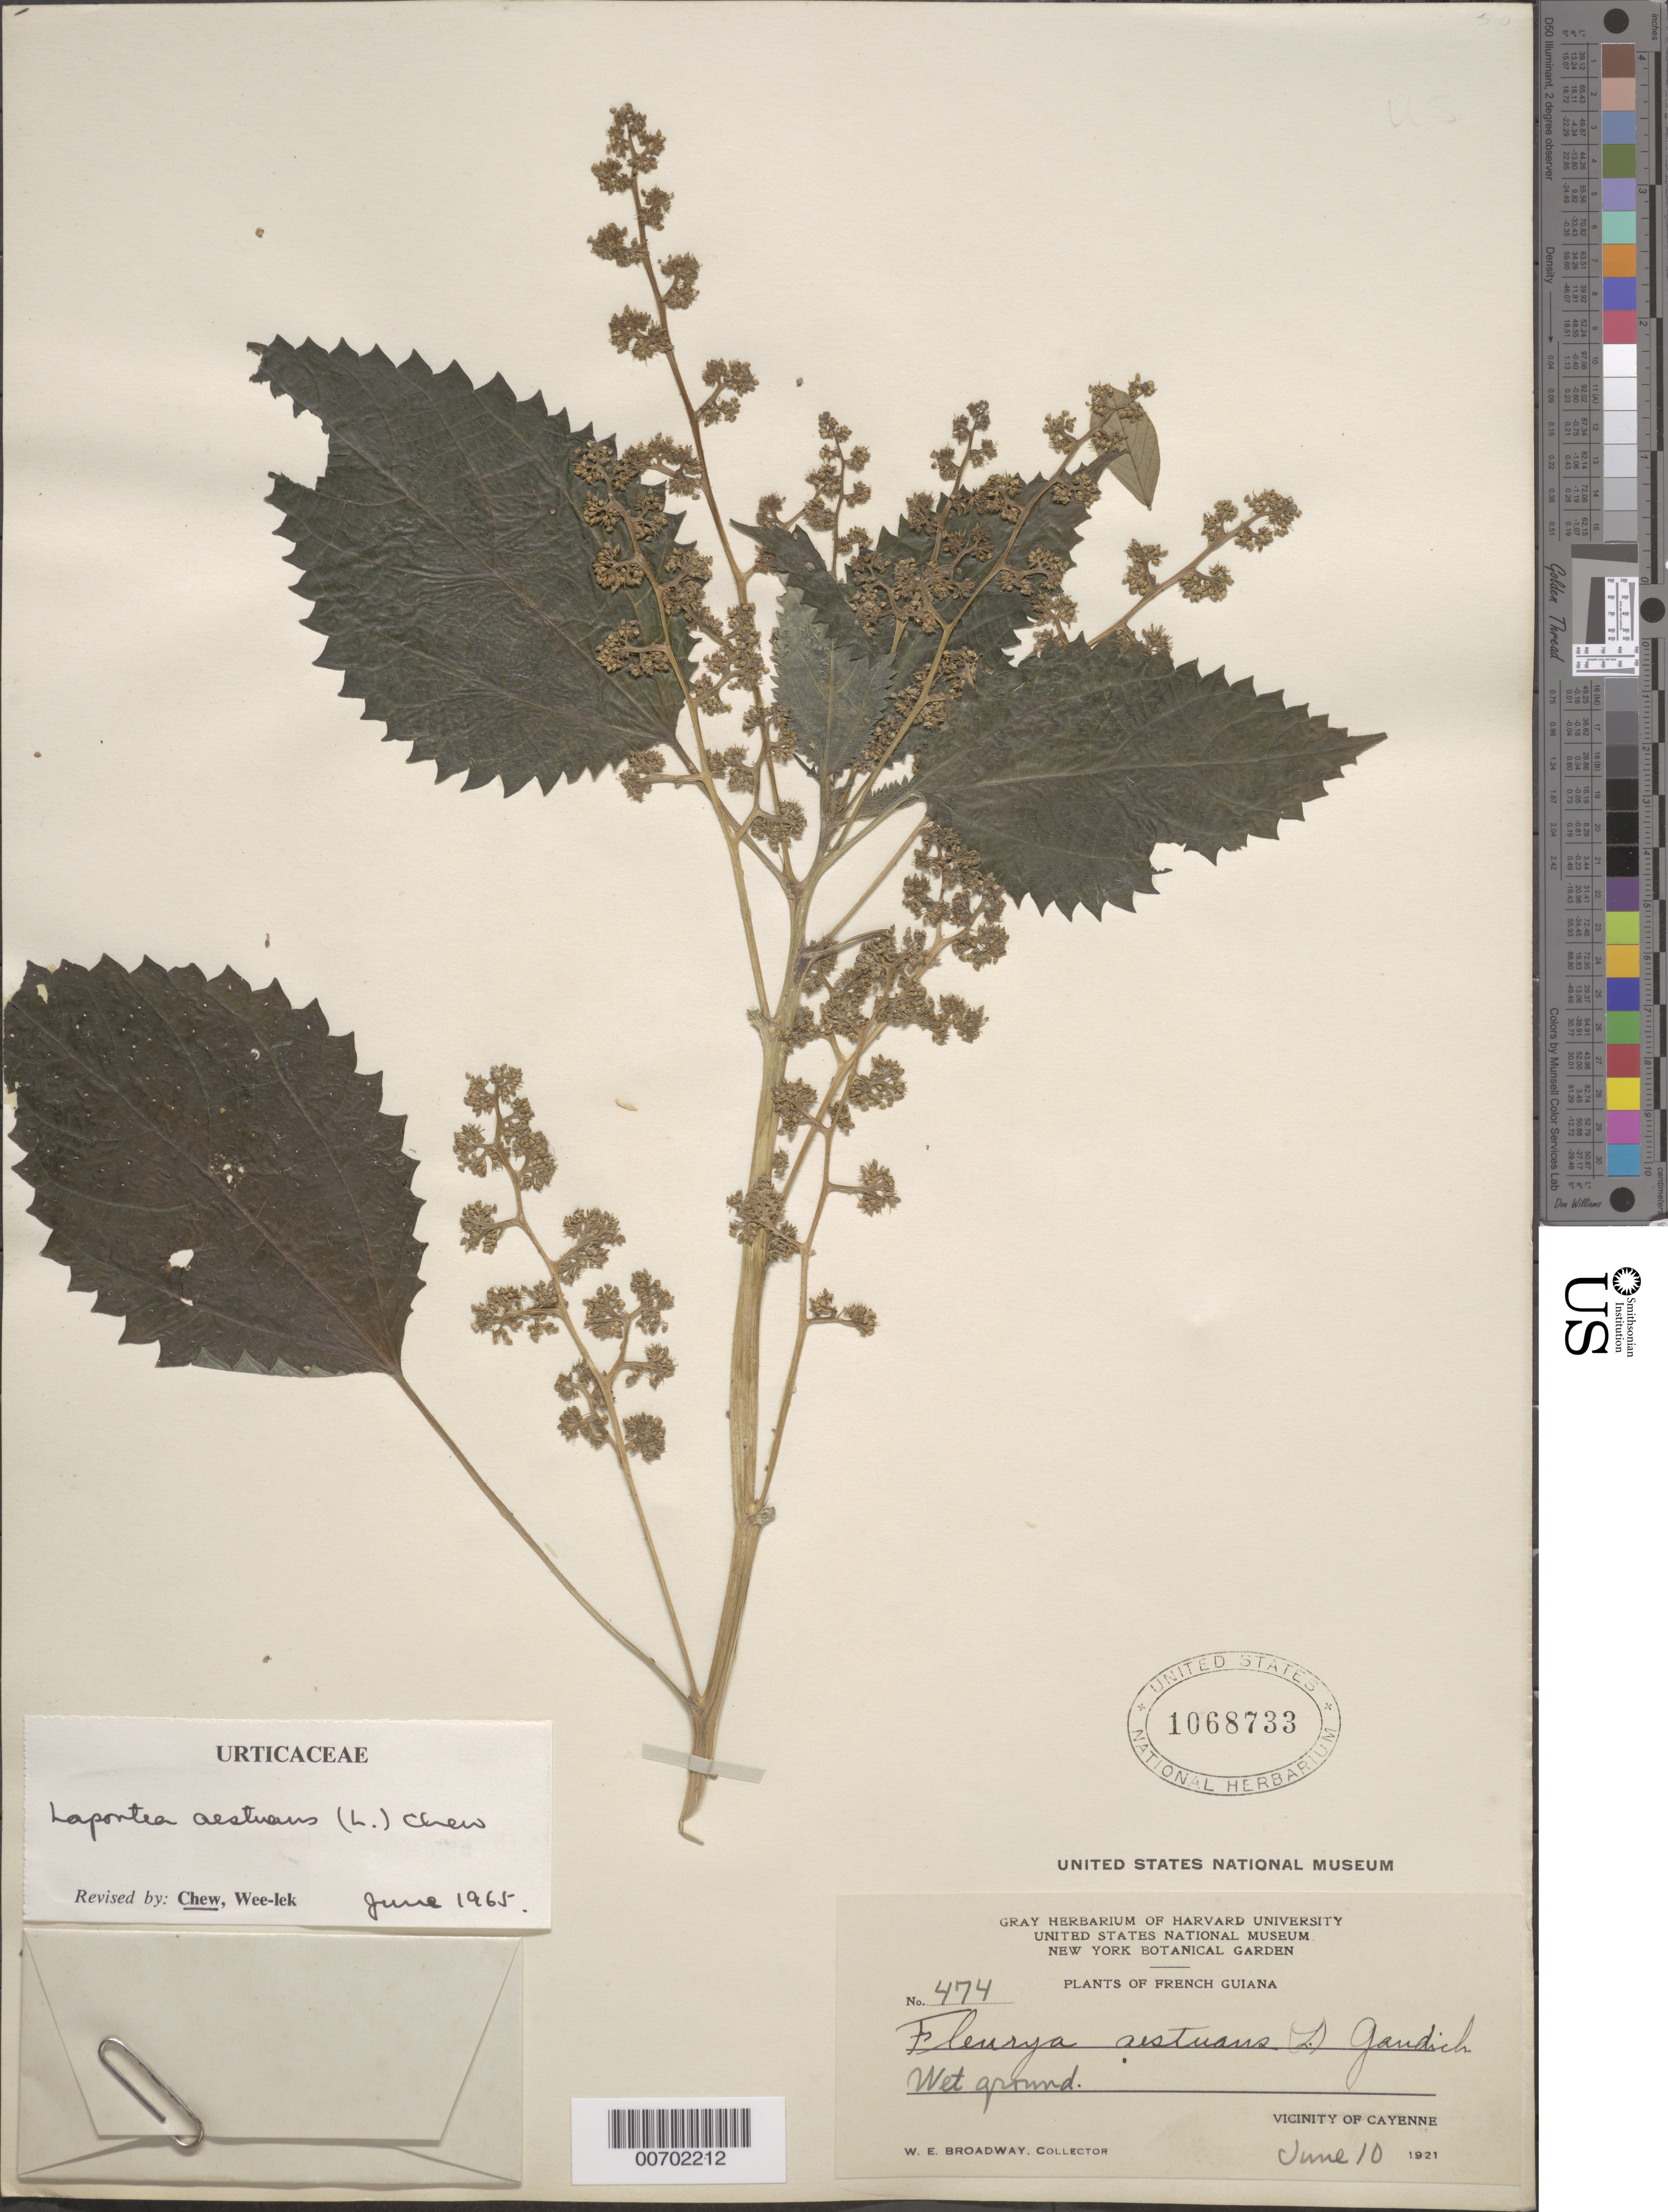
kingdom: Plantae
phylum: Tracheophyta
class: Magnoliopsida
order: Rosales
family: Urticaceae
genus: Laportea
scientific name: Laportea aestuans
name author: (L.) Chew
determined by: Chew, Wee-Lek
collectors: W. E. Broadway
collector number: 474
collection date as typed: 10-Jun-21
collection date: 1921-06-10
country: French Guiana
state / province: Cayenne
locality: Cayenne, vic.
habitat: Wet ground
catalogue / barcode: US 1068733